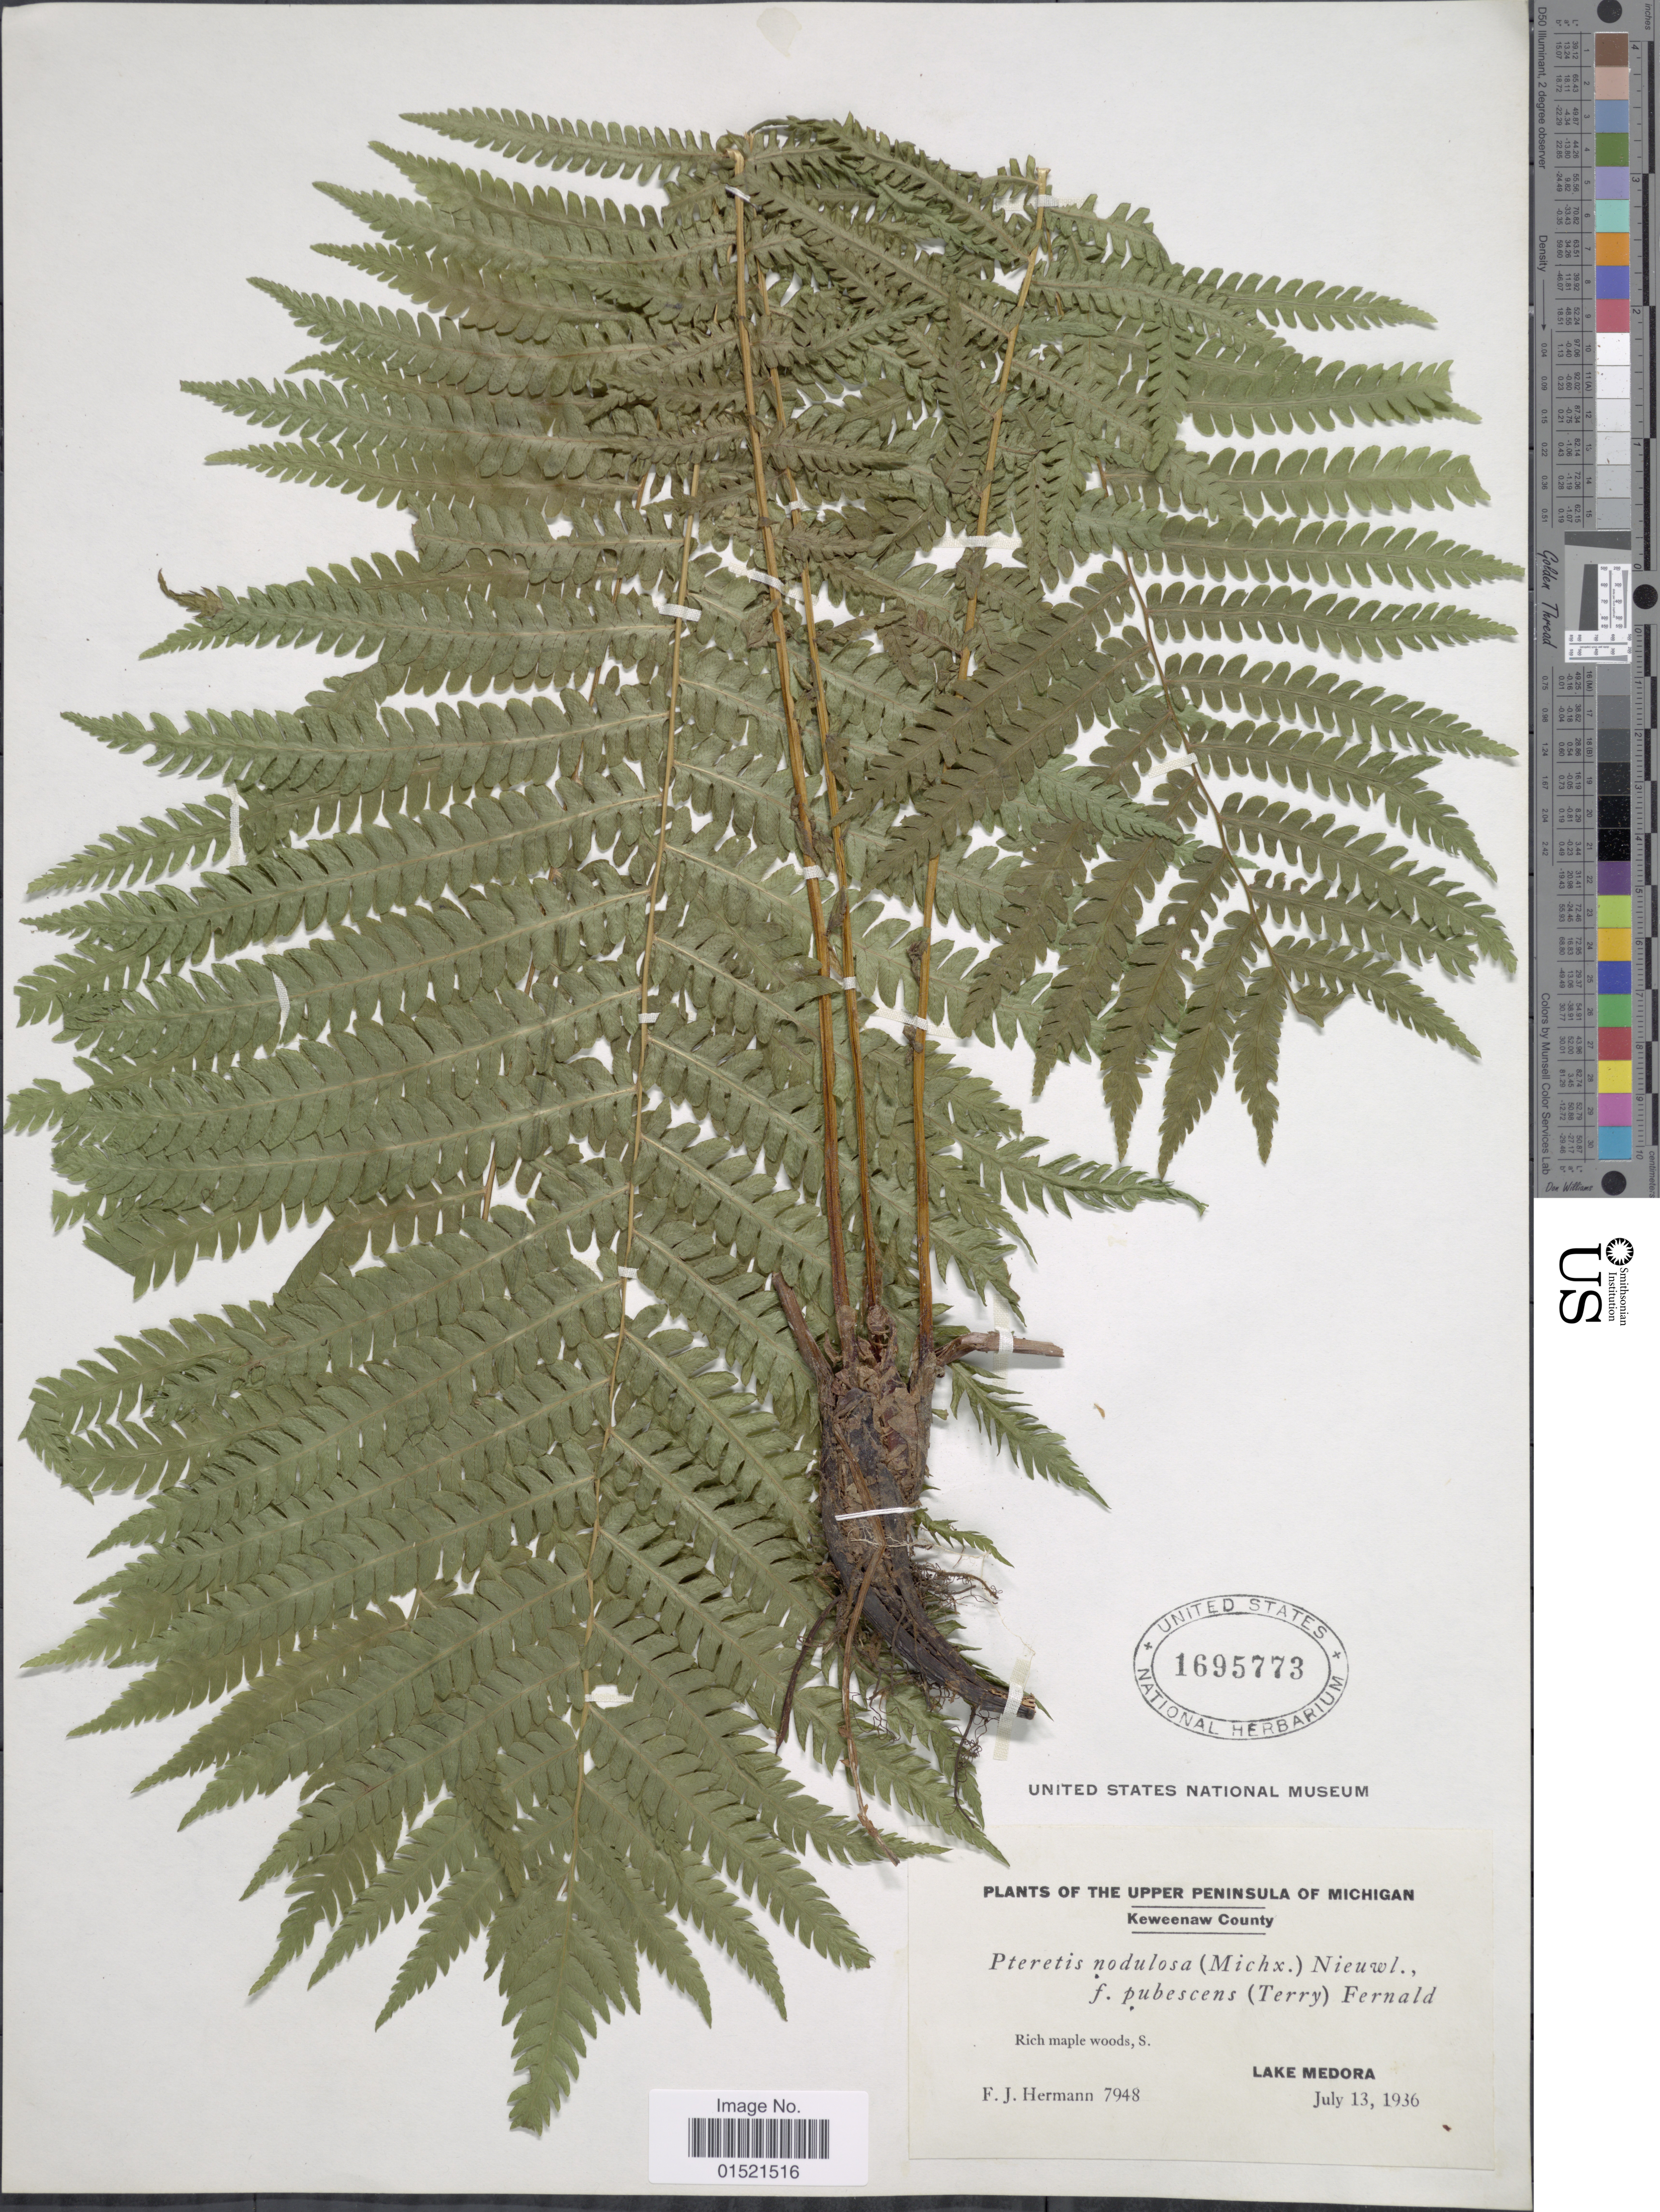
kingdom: Plantae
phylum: Tracheophyta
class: Polypodiopsida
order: Polypodiales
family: Onocleaceae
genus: Matteuccia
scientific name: Matteuccia struthiopteris var. pensylvanica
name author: (Willd.) C.V. Morton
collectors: F. J. Hermann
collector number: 7948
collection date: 1936-07-13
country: United States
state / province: Michigan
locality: The Upper Peninsula of Michigan, Keweenaw County, Rich maple woods, S., Lake Medora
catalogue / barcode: US 1695773